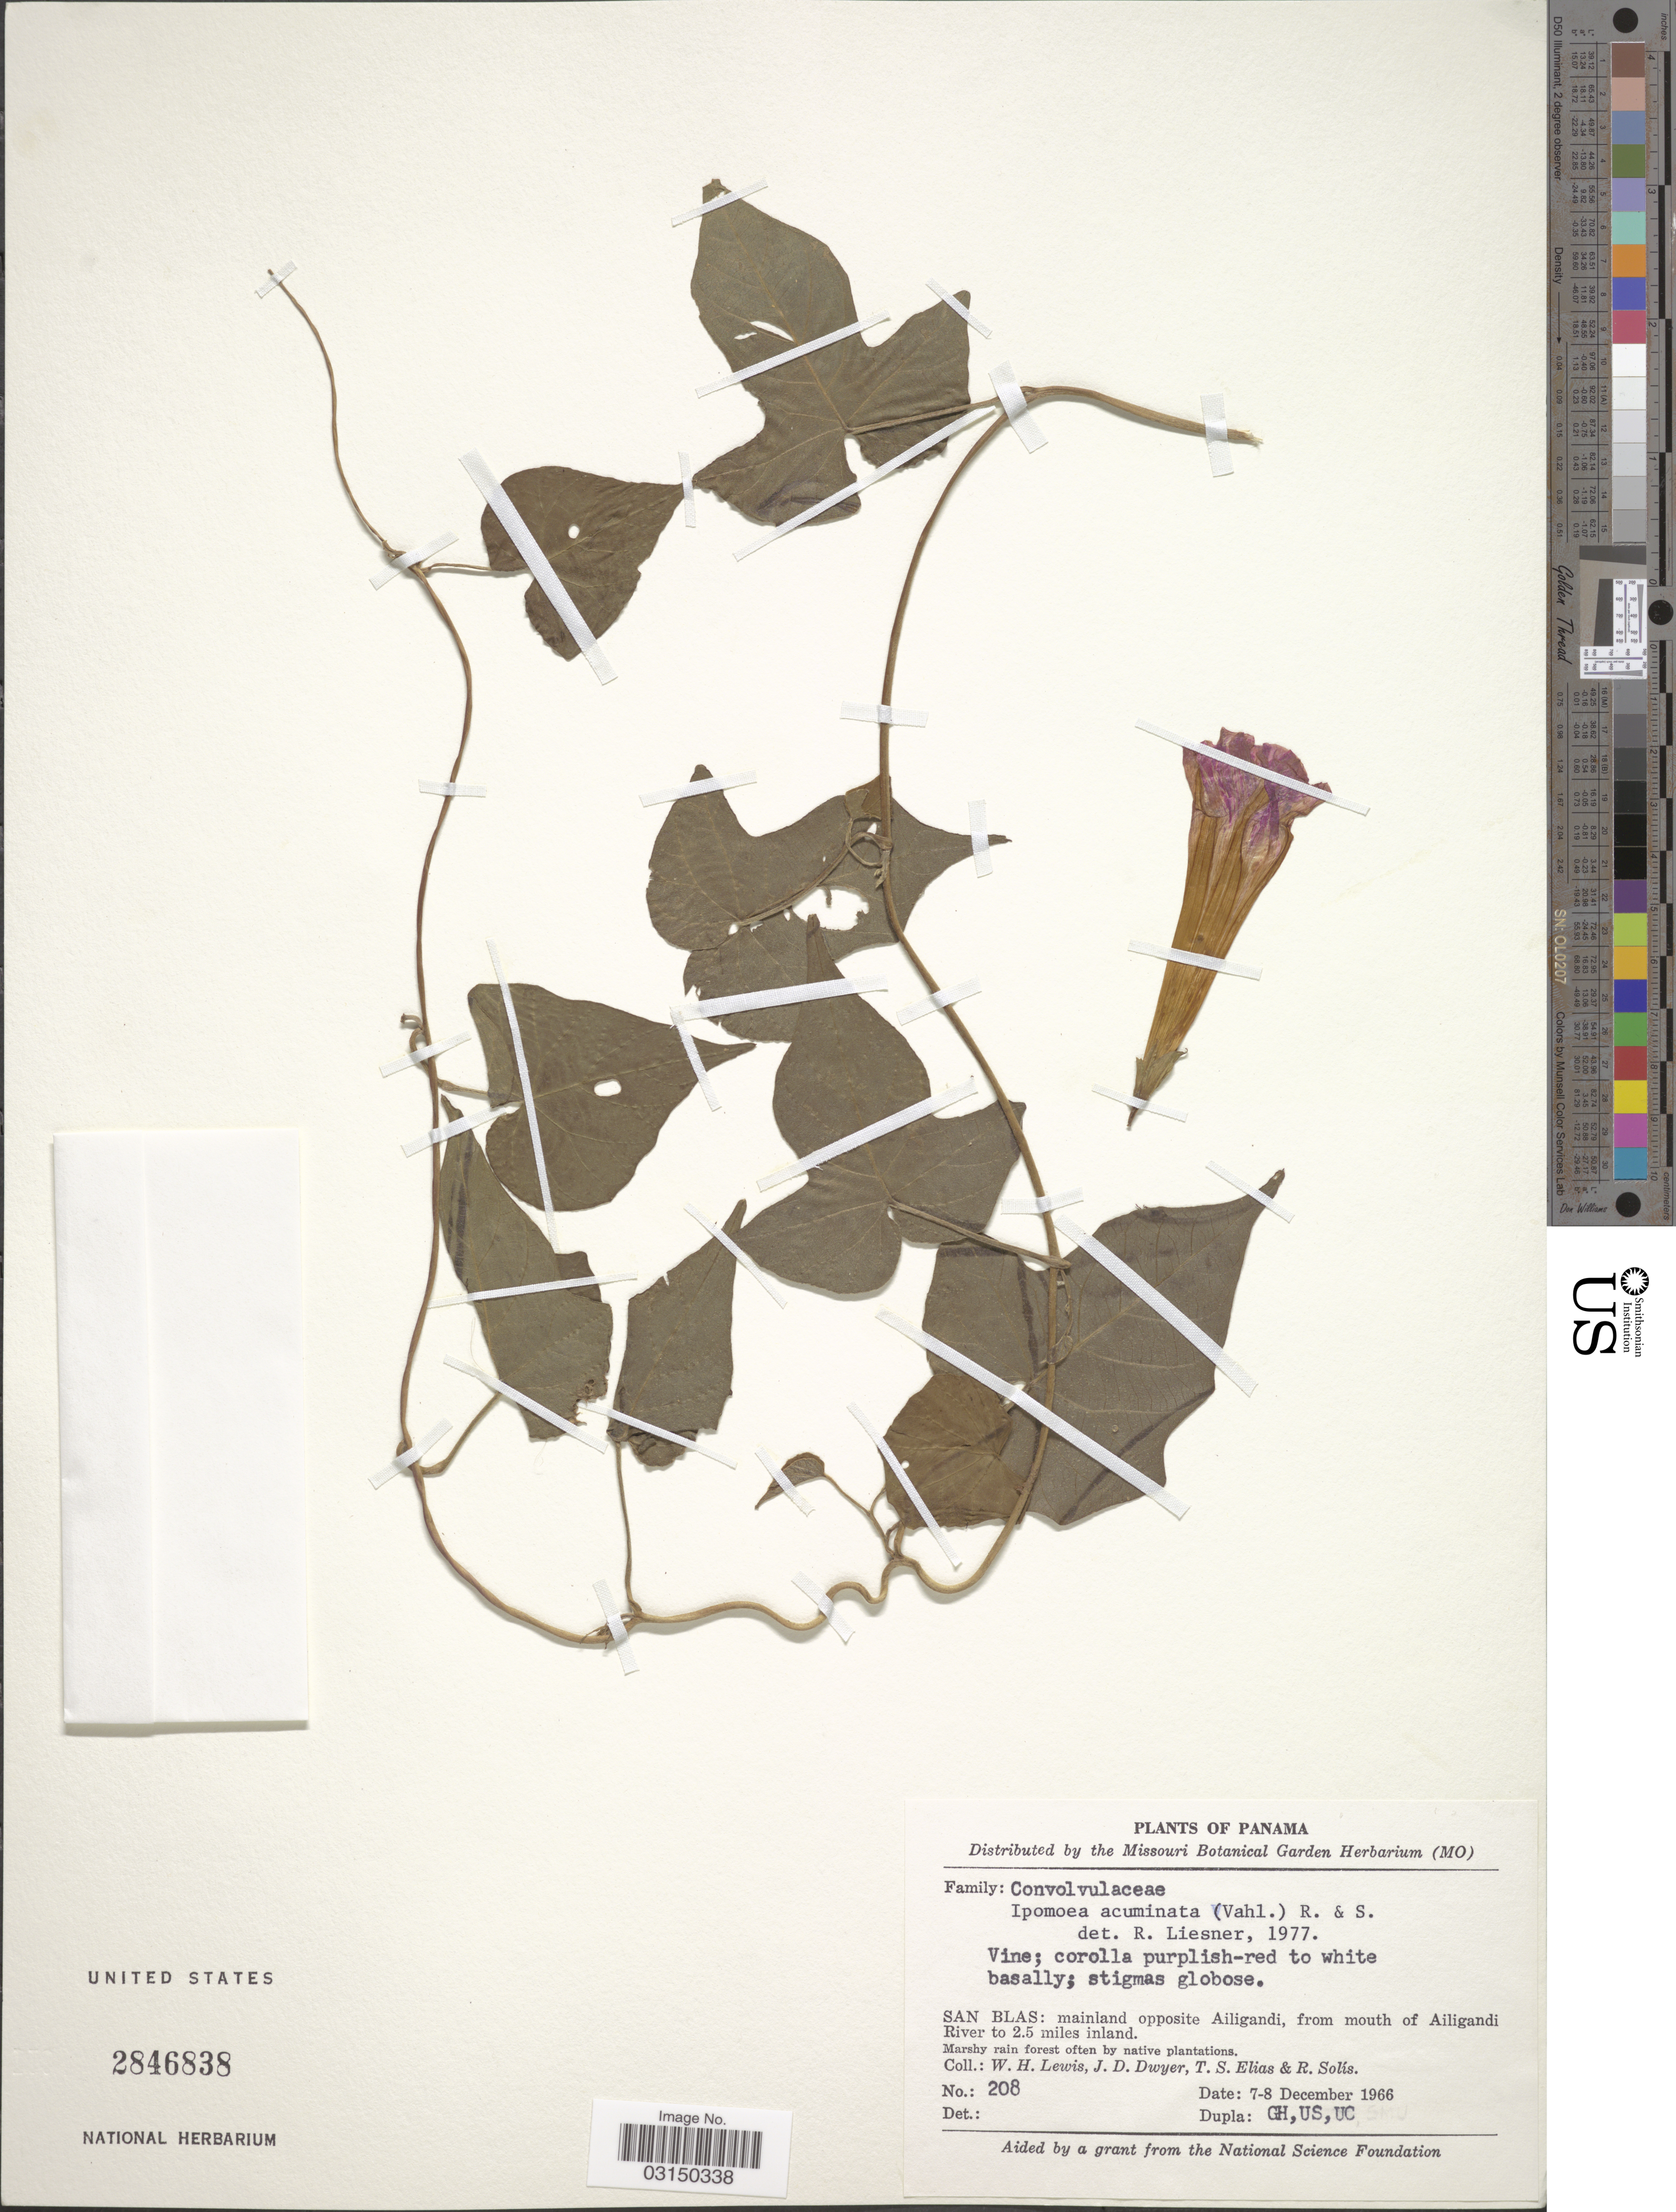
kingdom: Plantae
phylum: Tracheophyta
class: Magnoliopsida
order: Solanales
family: Convolvulaceae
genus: Ipomoea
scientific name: Ipomoea indica (Burm.) Merr. var. indica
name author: (Burm.) Merr.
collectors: W. H. Lewis, J. D. Dwyer, T. S. Elias & R. Solis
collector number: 208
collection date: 1966-12-07/1966-12-08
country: Panama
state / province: Kuna Yala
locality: San Blas: mainland opposite Ailigandi, from mouth of Ailigandi River to 2.5 miles inland.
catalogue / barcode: US 2846838